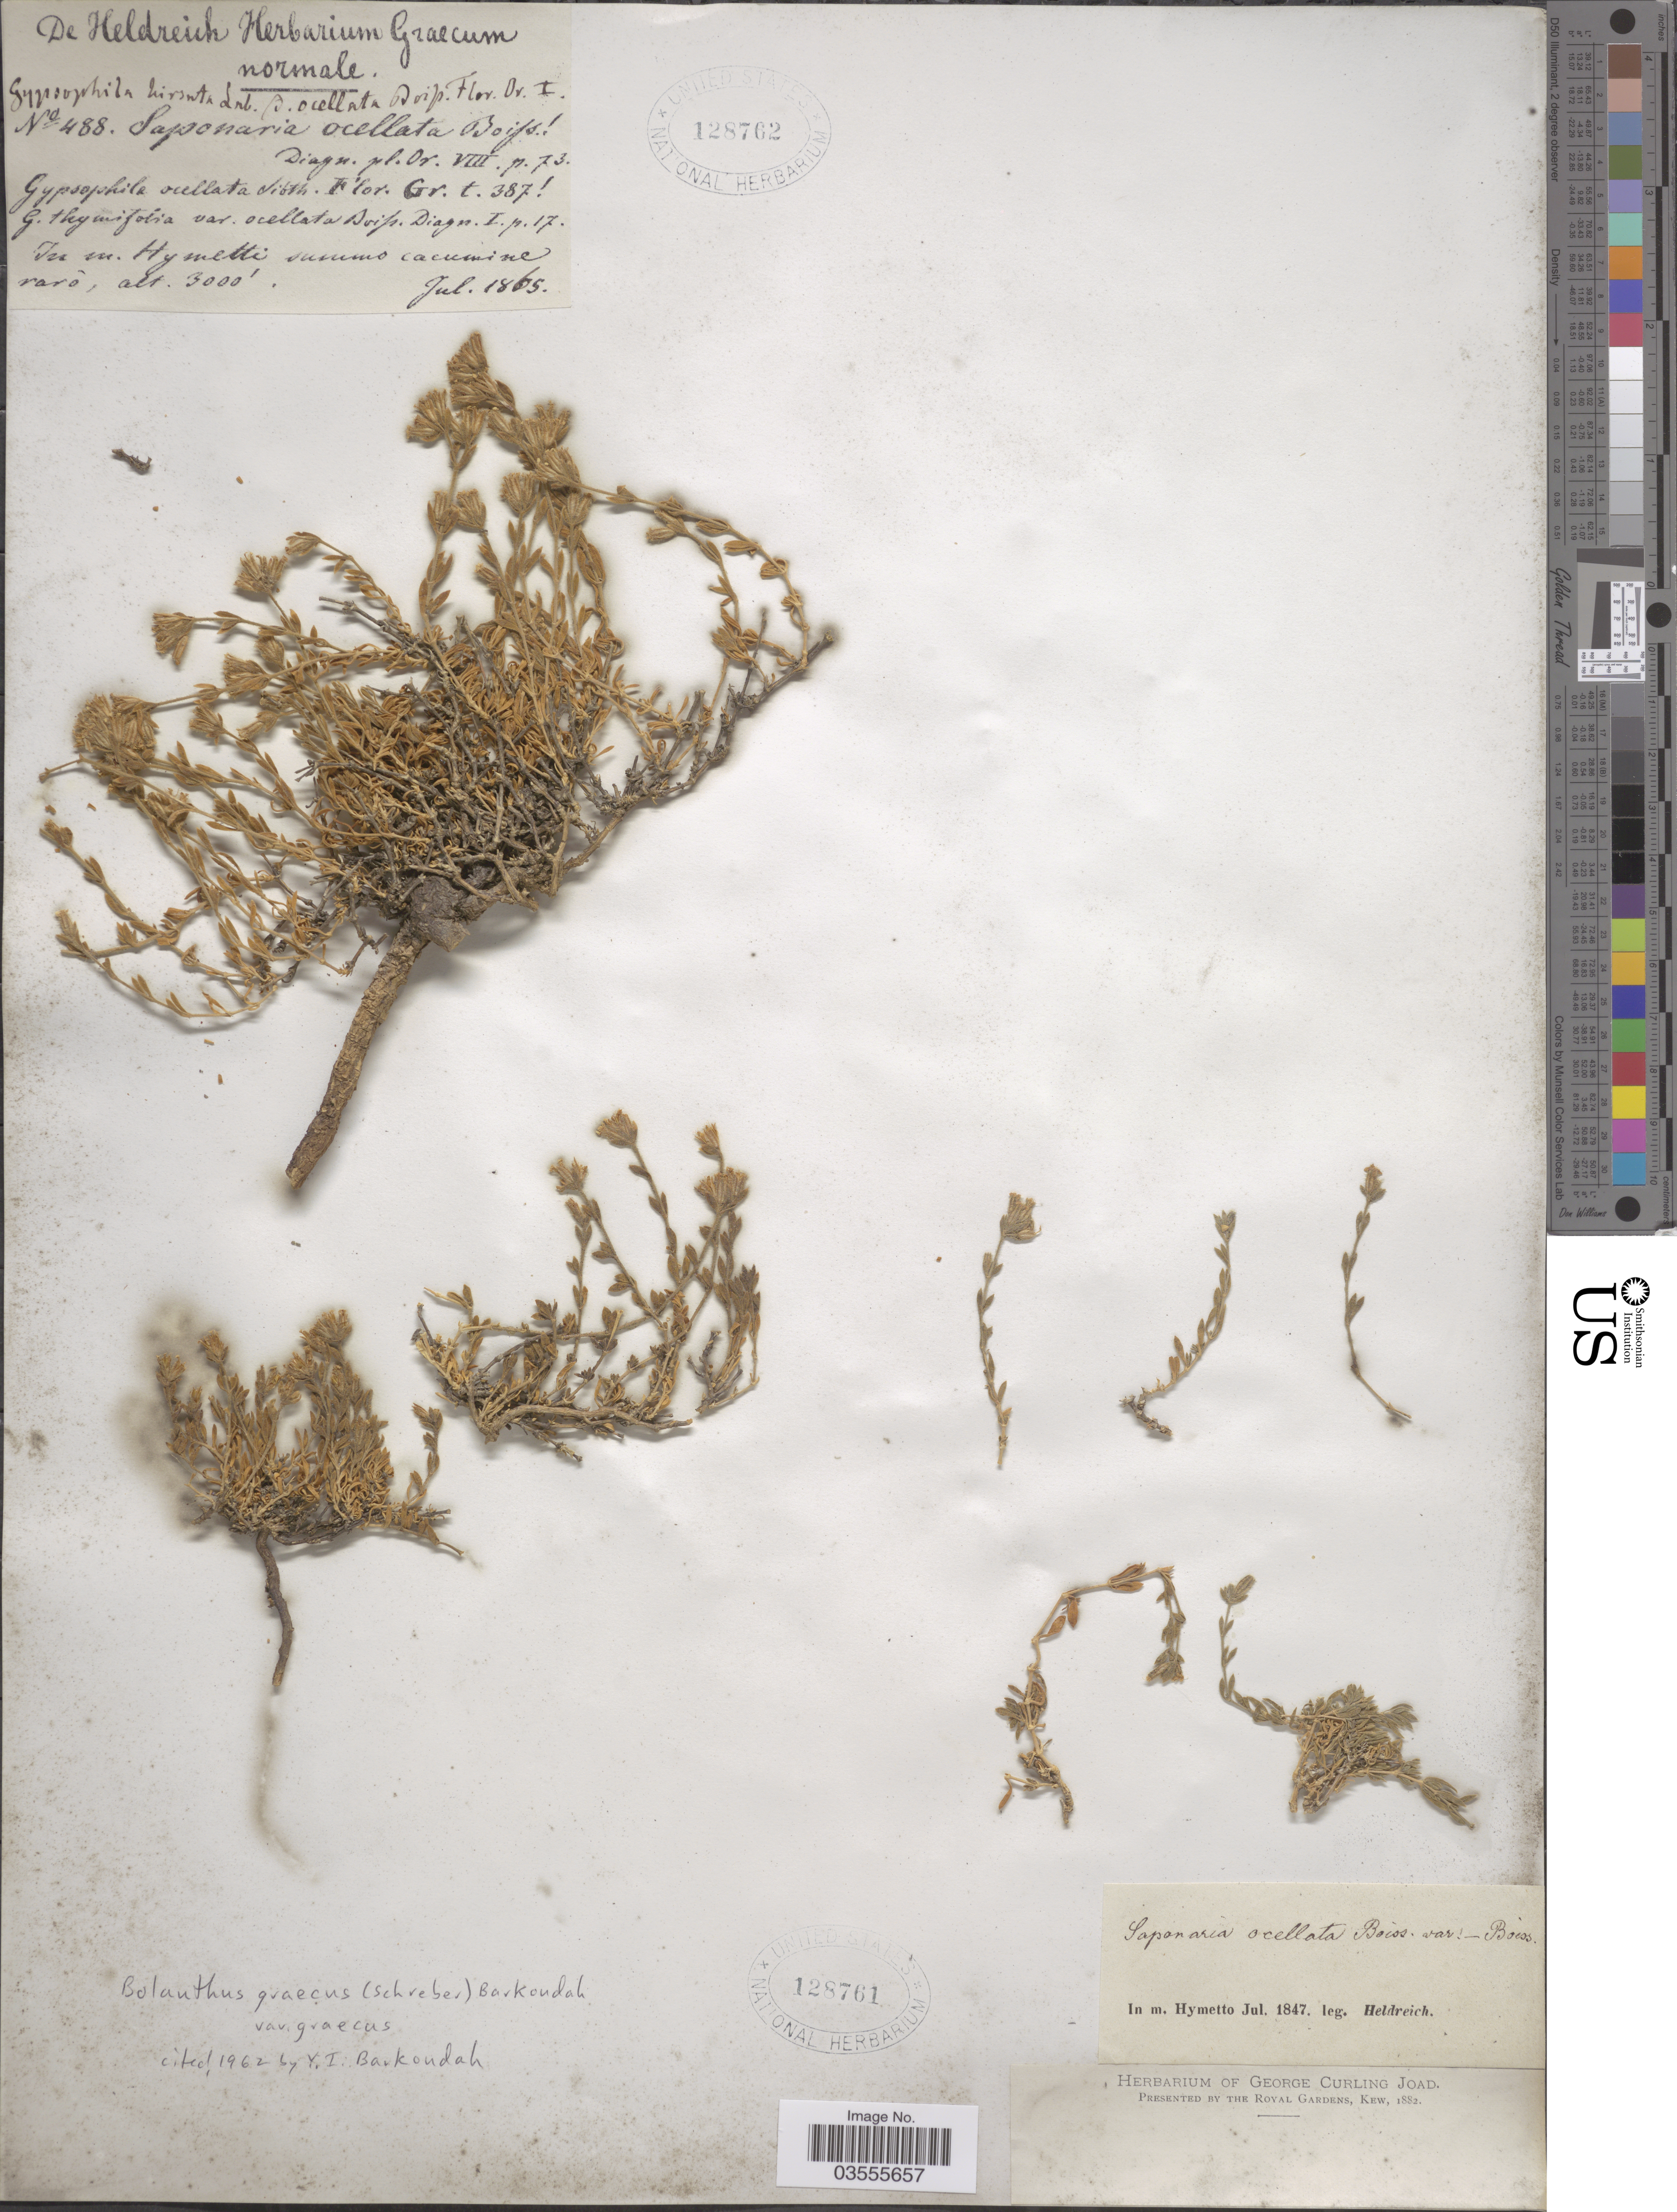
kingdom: Plantae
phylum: Tracheophyta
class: Magnoliopsida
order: Caryophyllales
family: Caryophyllaceae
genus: Bolanthus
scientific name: Bolanthus graecus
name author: (Schreb.) Barkoudah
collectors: Heldreich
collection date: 1847-07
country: Greece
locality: In m. Hymetto.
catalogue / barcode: US 128761-2